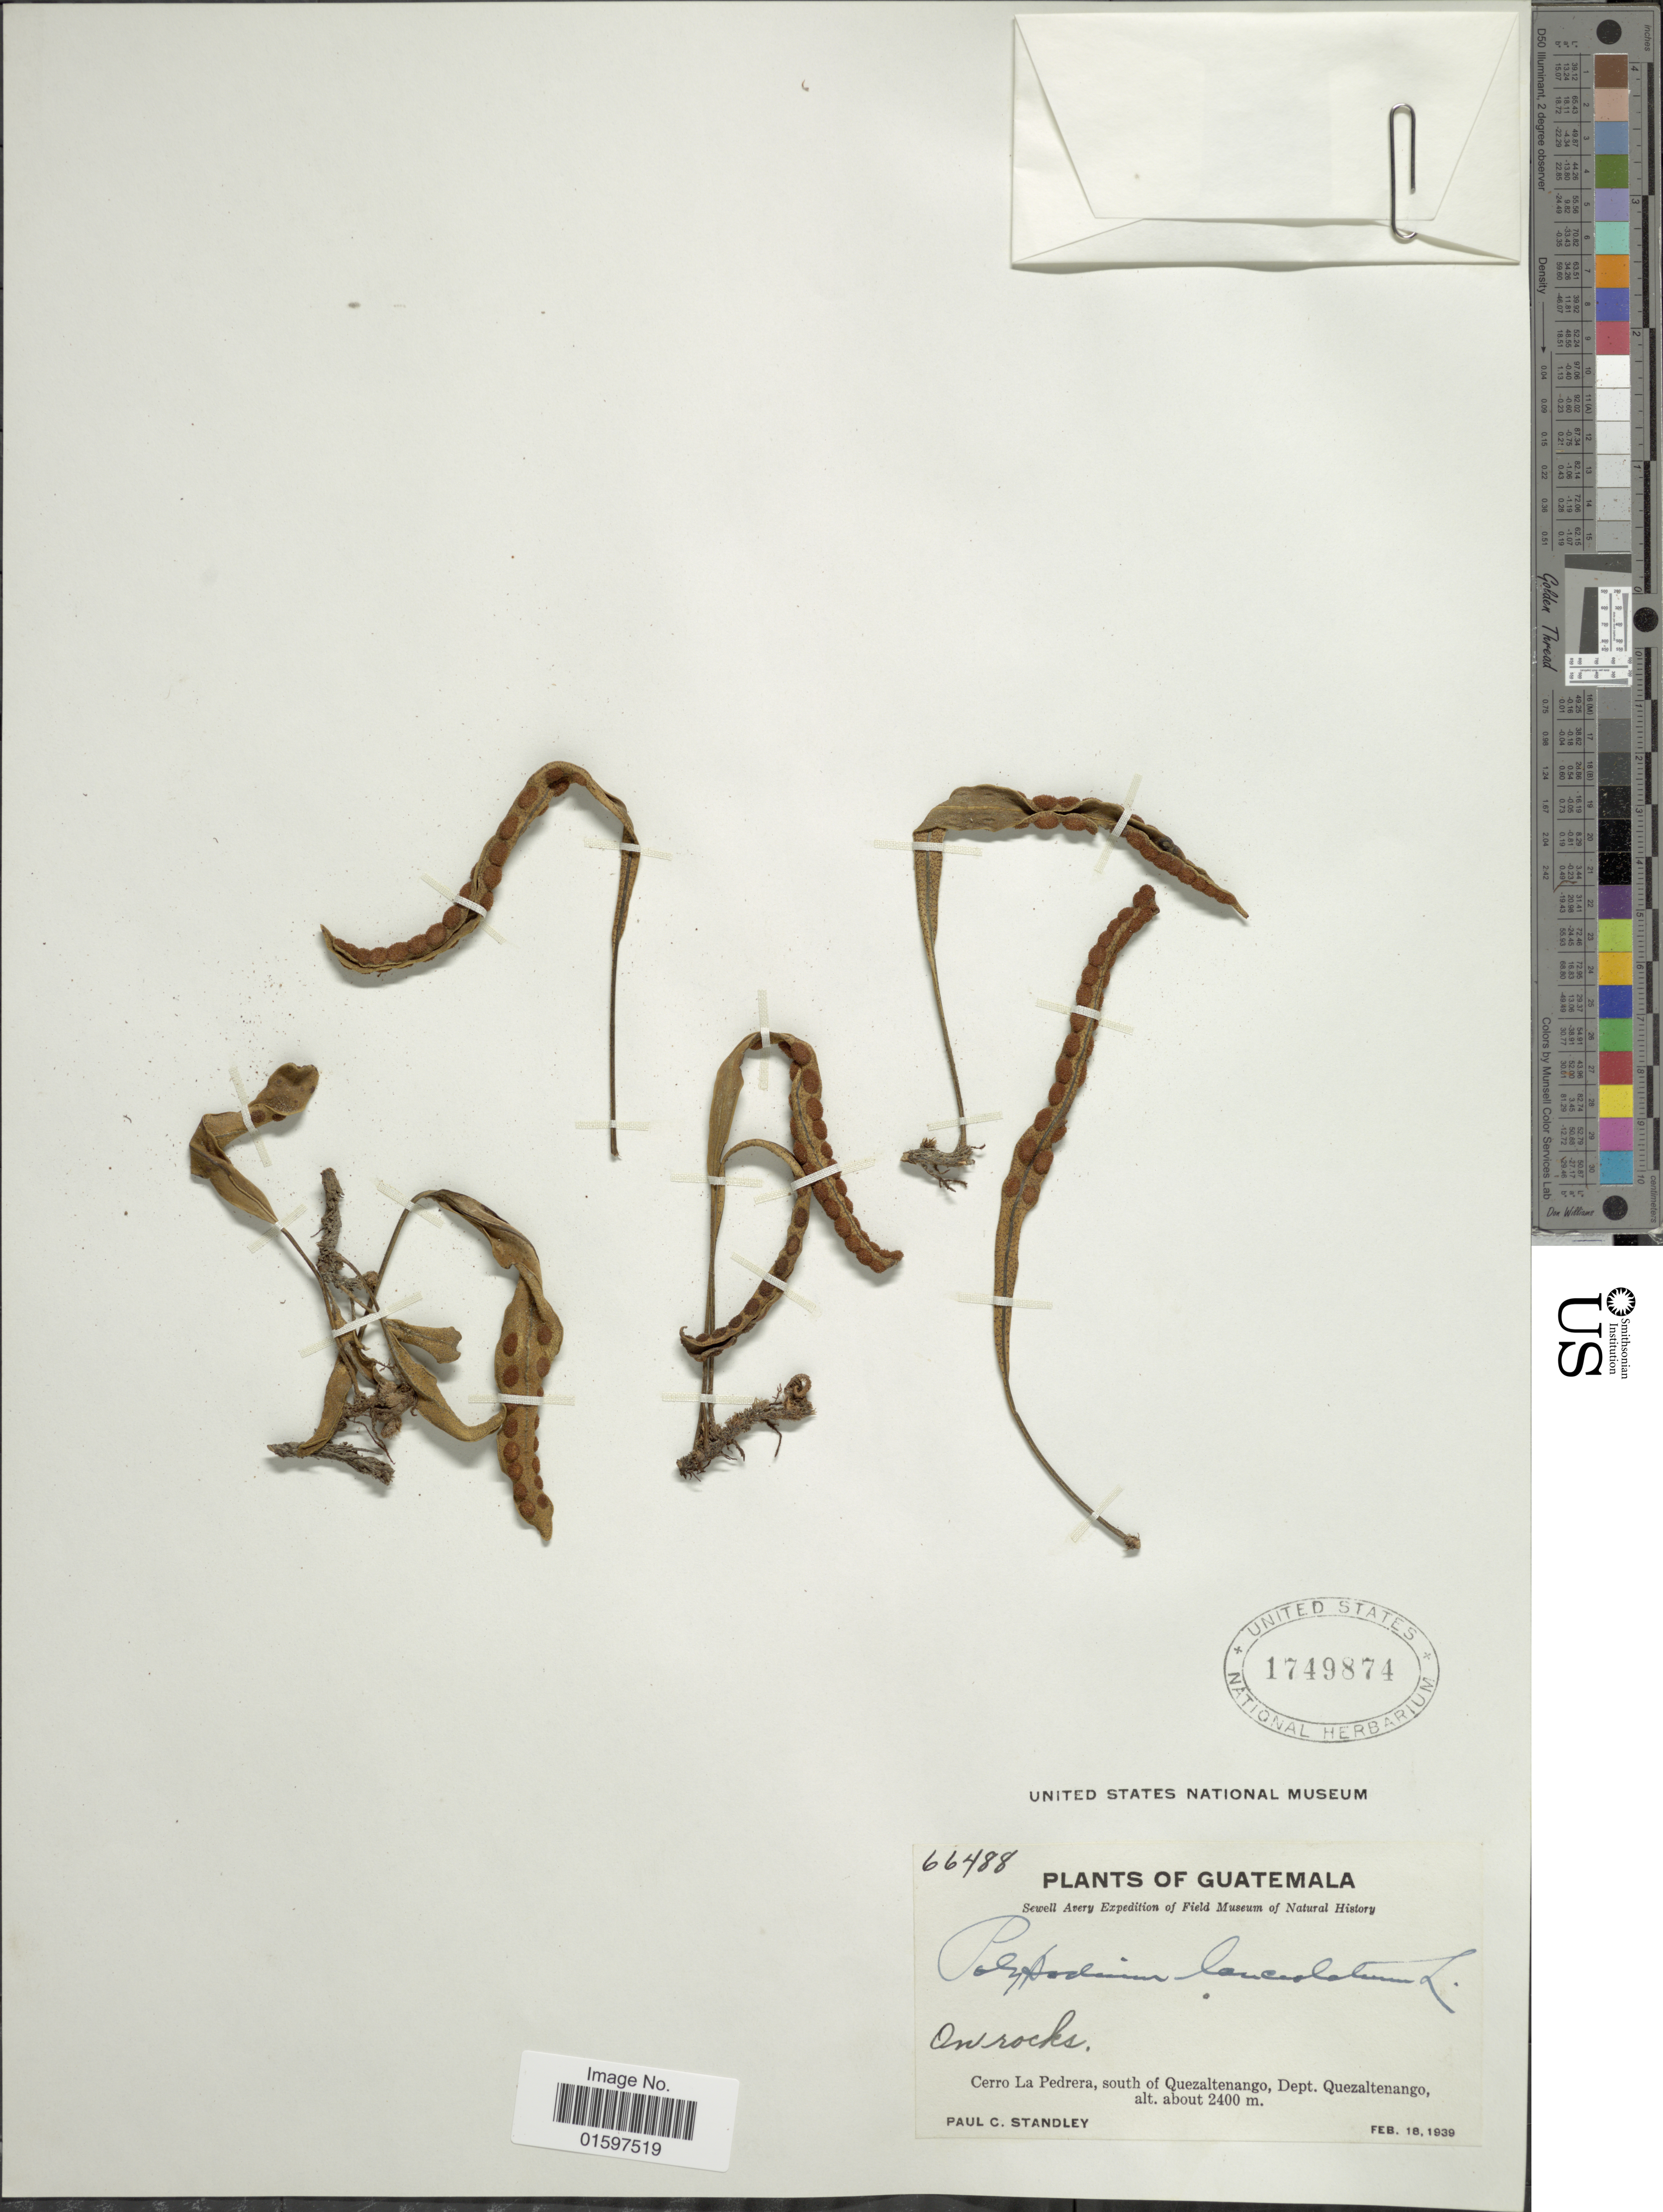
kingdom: Plantae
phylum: Tracheophyta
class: Polypodiopsida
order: Polypodiales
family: Polypodiaceae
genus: Pleopeltis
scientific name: Pleopeltis lanceolata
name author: Kaulf.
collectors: P. C. Standley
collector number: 66488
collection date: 1939-02-18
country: Guatemala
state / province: Quetzaltenango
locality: On rocks, Cerro La Pedrera, south of Quezaltenango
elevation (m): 2400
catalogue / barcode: US 1749874